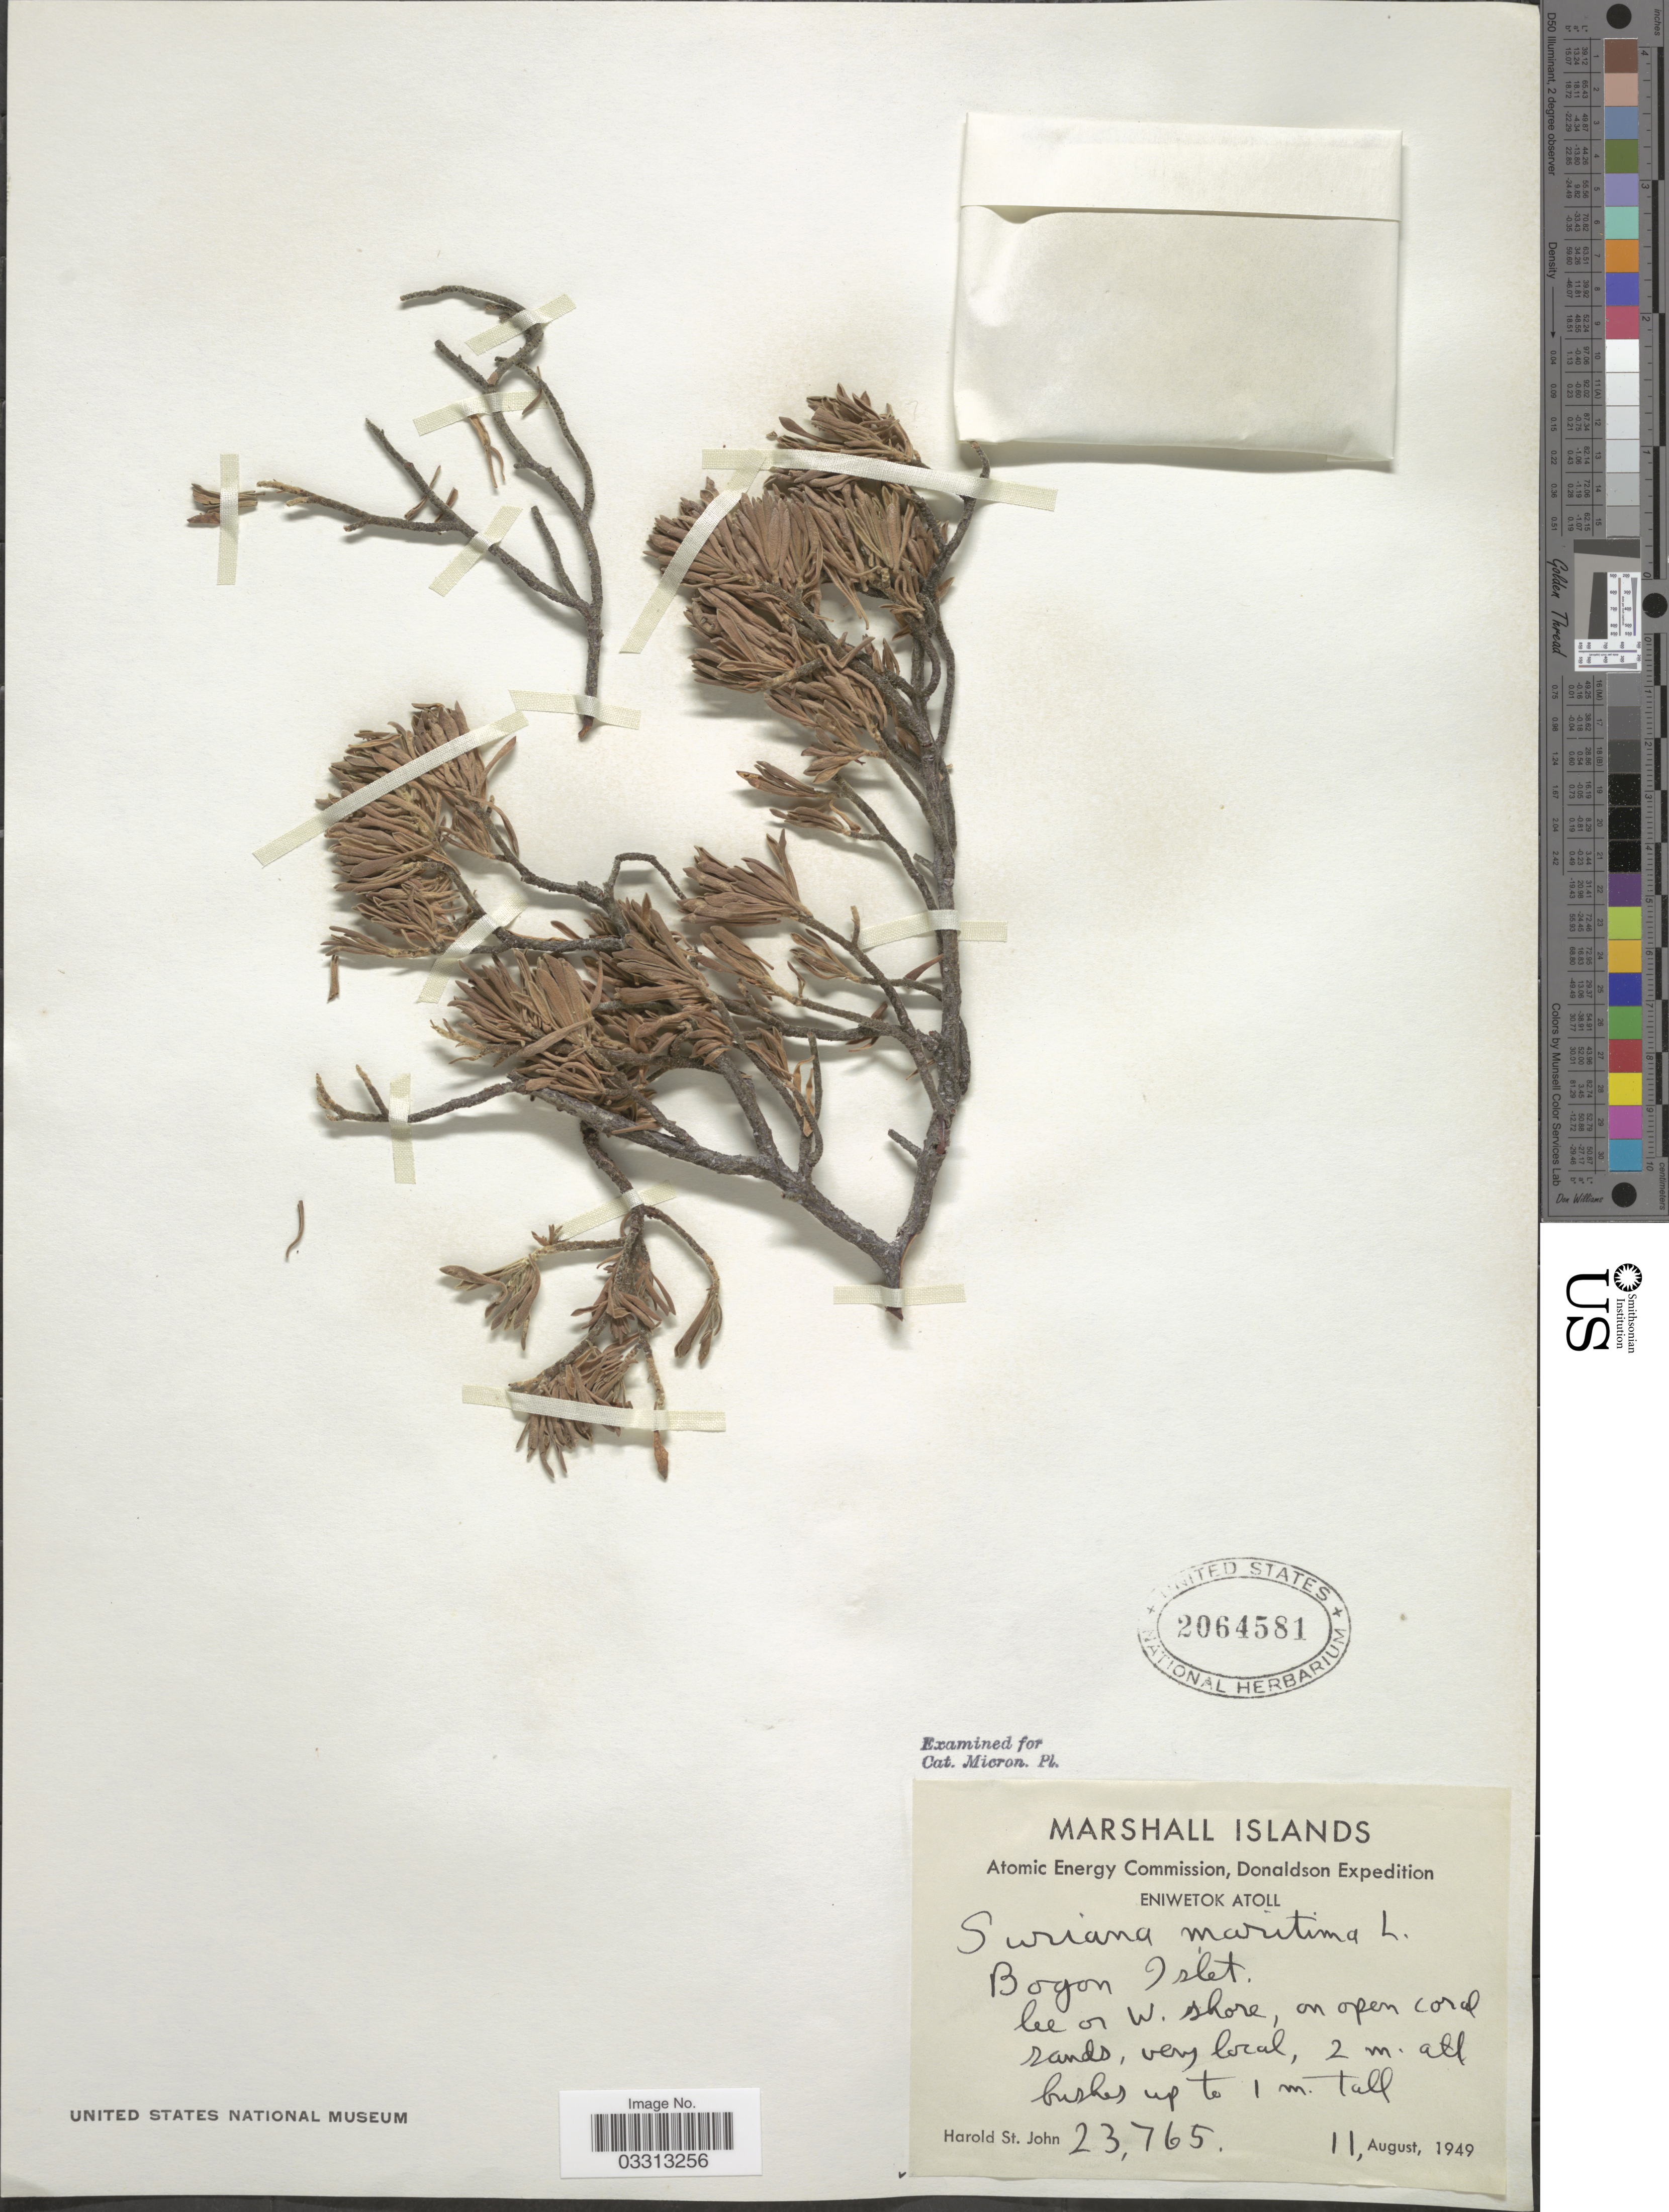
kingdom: Plantae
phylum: Tracheophyta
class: Magnoliopsida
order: Fabales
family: Surianaceae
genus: Suriana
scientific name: Suriana maritima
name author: L.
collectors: H. St. John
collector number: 23765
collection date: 1949-08-11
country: Marshall Islands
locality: Eniwetok Atoll. Bogon Islet.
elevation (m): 2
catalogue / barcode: US 2064581